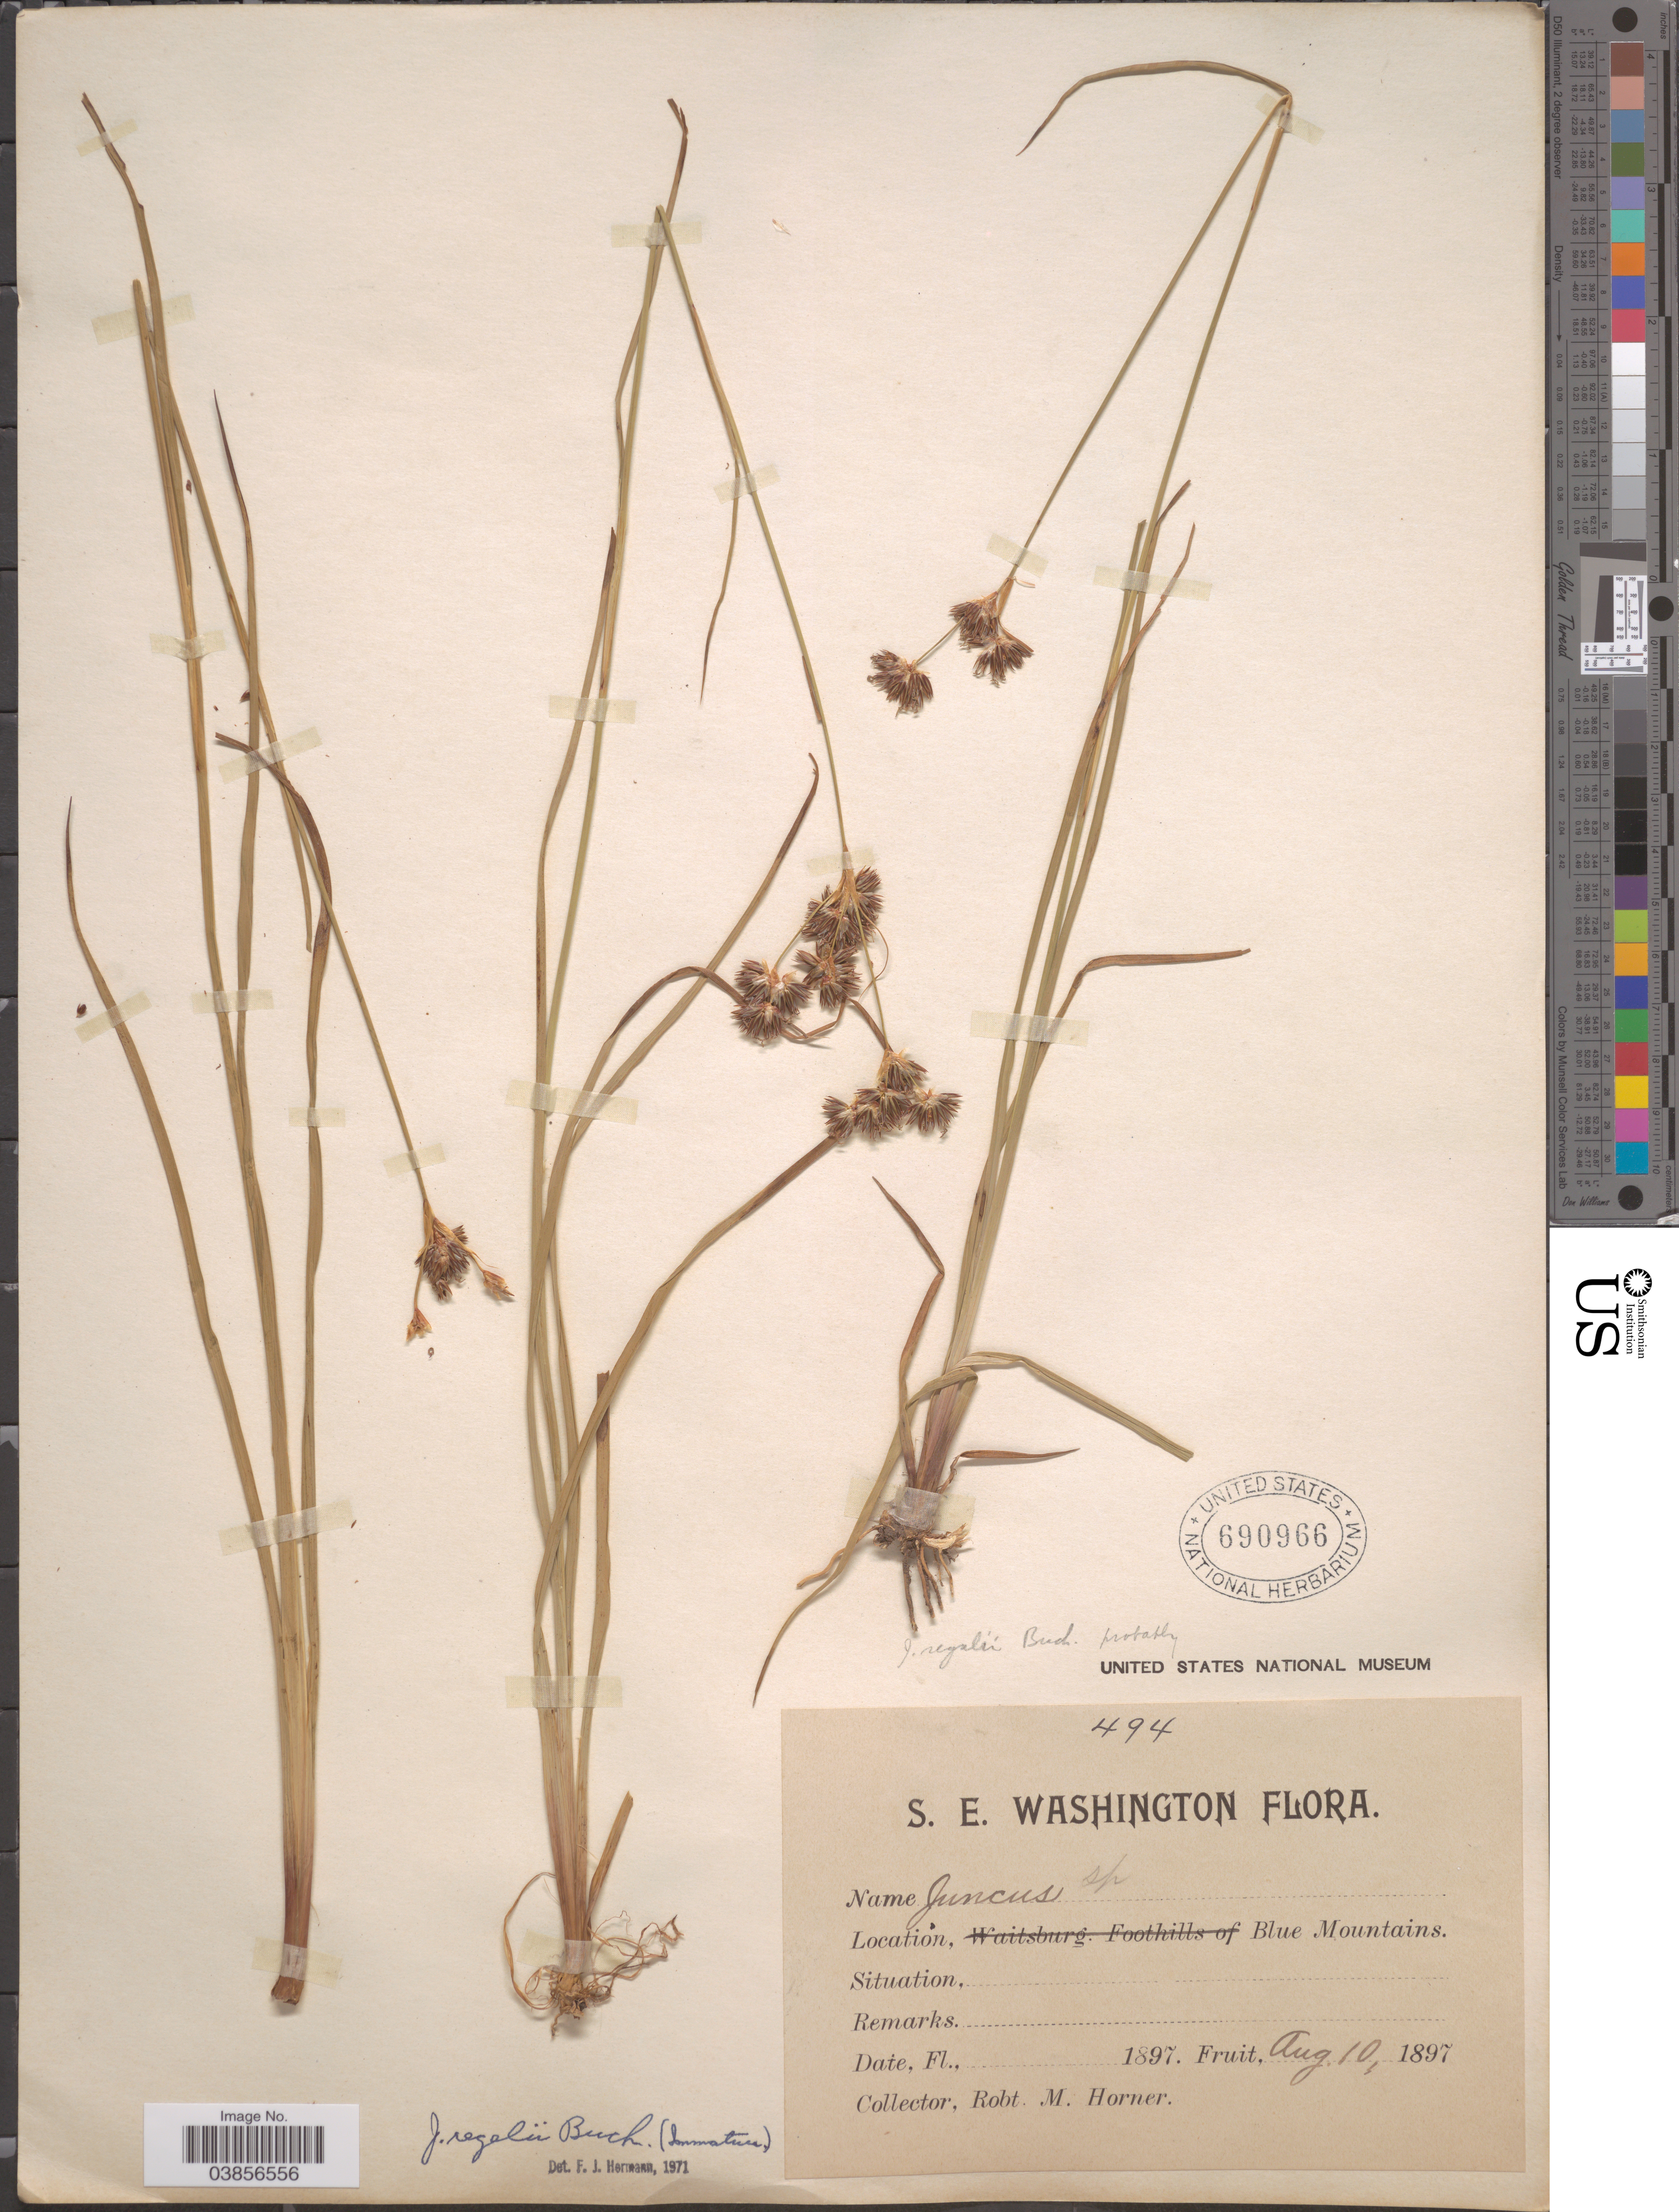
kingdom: Plantae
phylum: Tracheophyta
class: Liliopsida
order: Poales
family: Juncaceae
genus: Juncus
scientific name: Juncus regelii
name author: Buchenau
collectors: R. Horner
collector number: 494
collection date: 1897-08-10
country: United States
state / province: Washington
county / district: Clallam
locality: S.E. Washington. Blue Mountains.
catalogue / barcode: US 690966